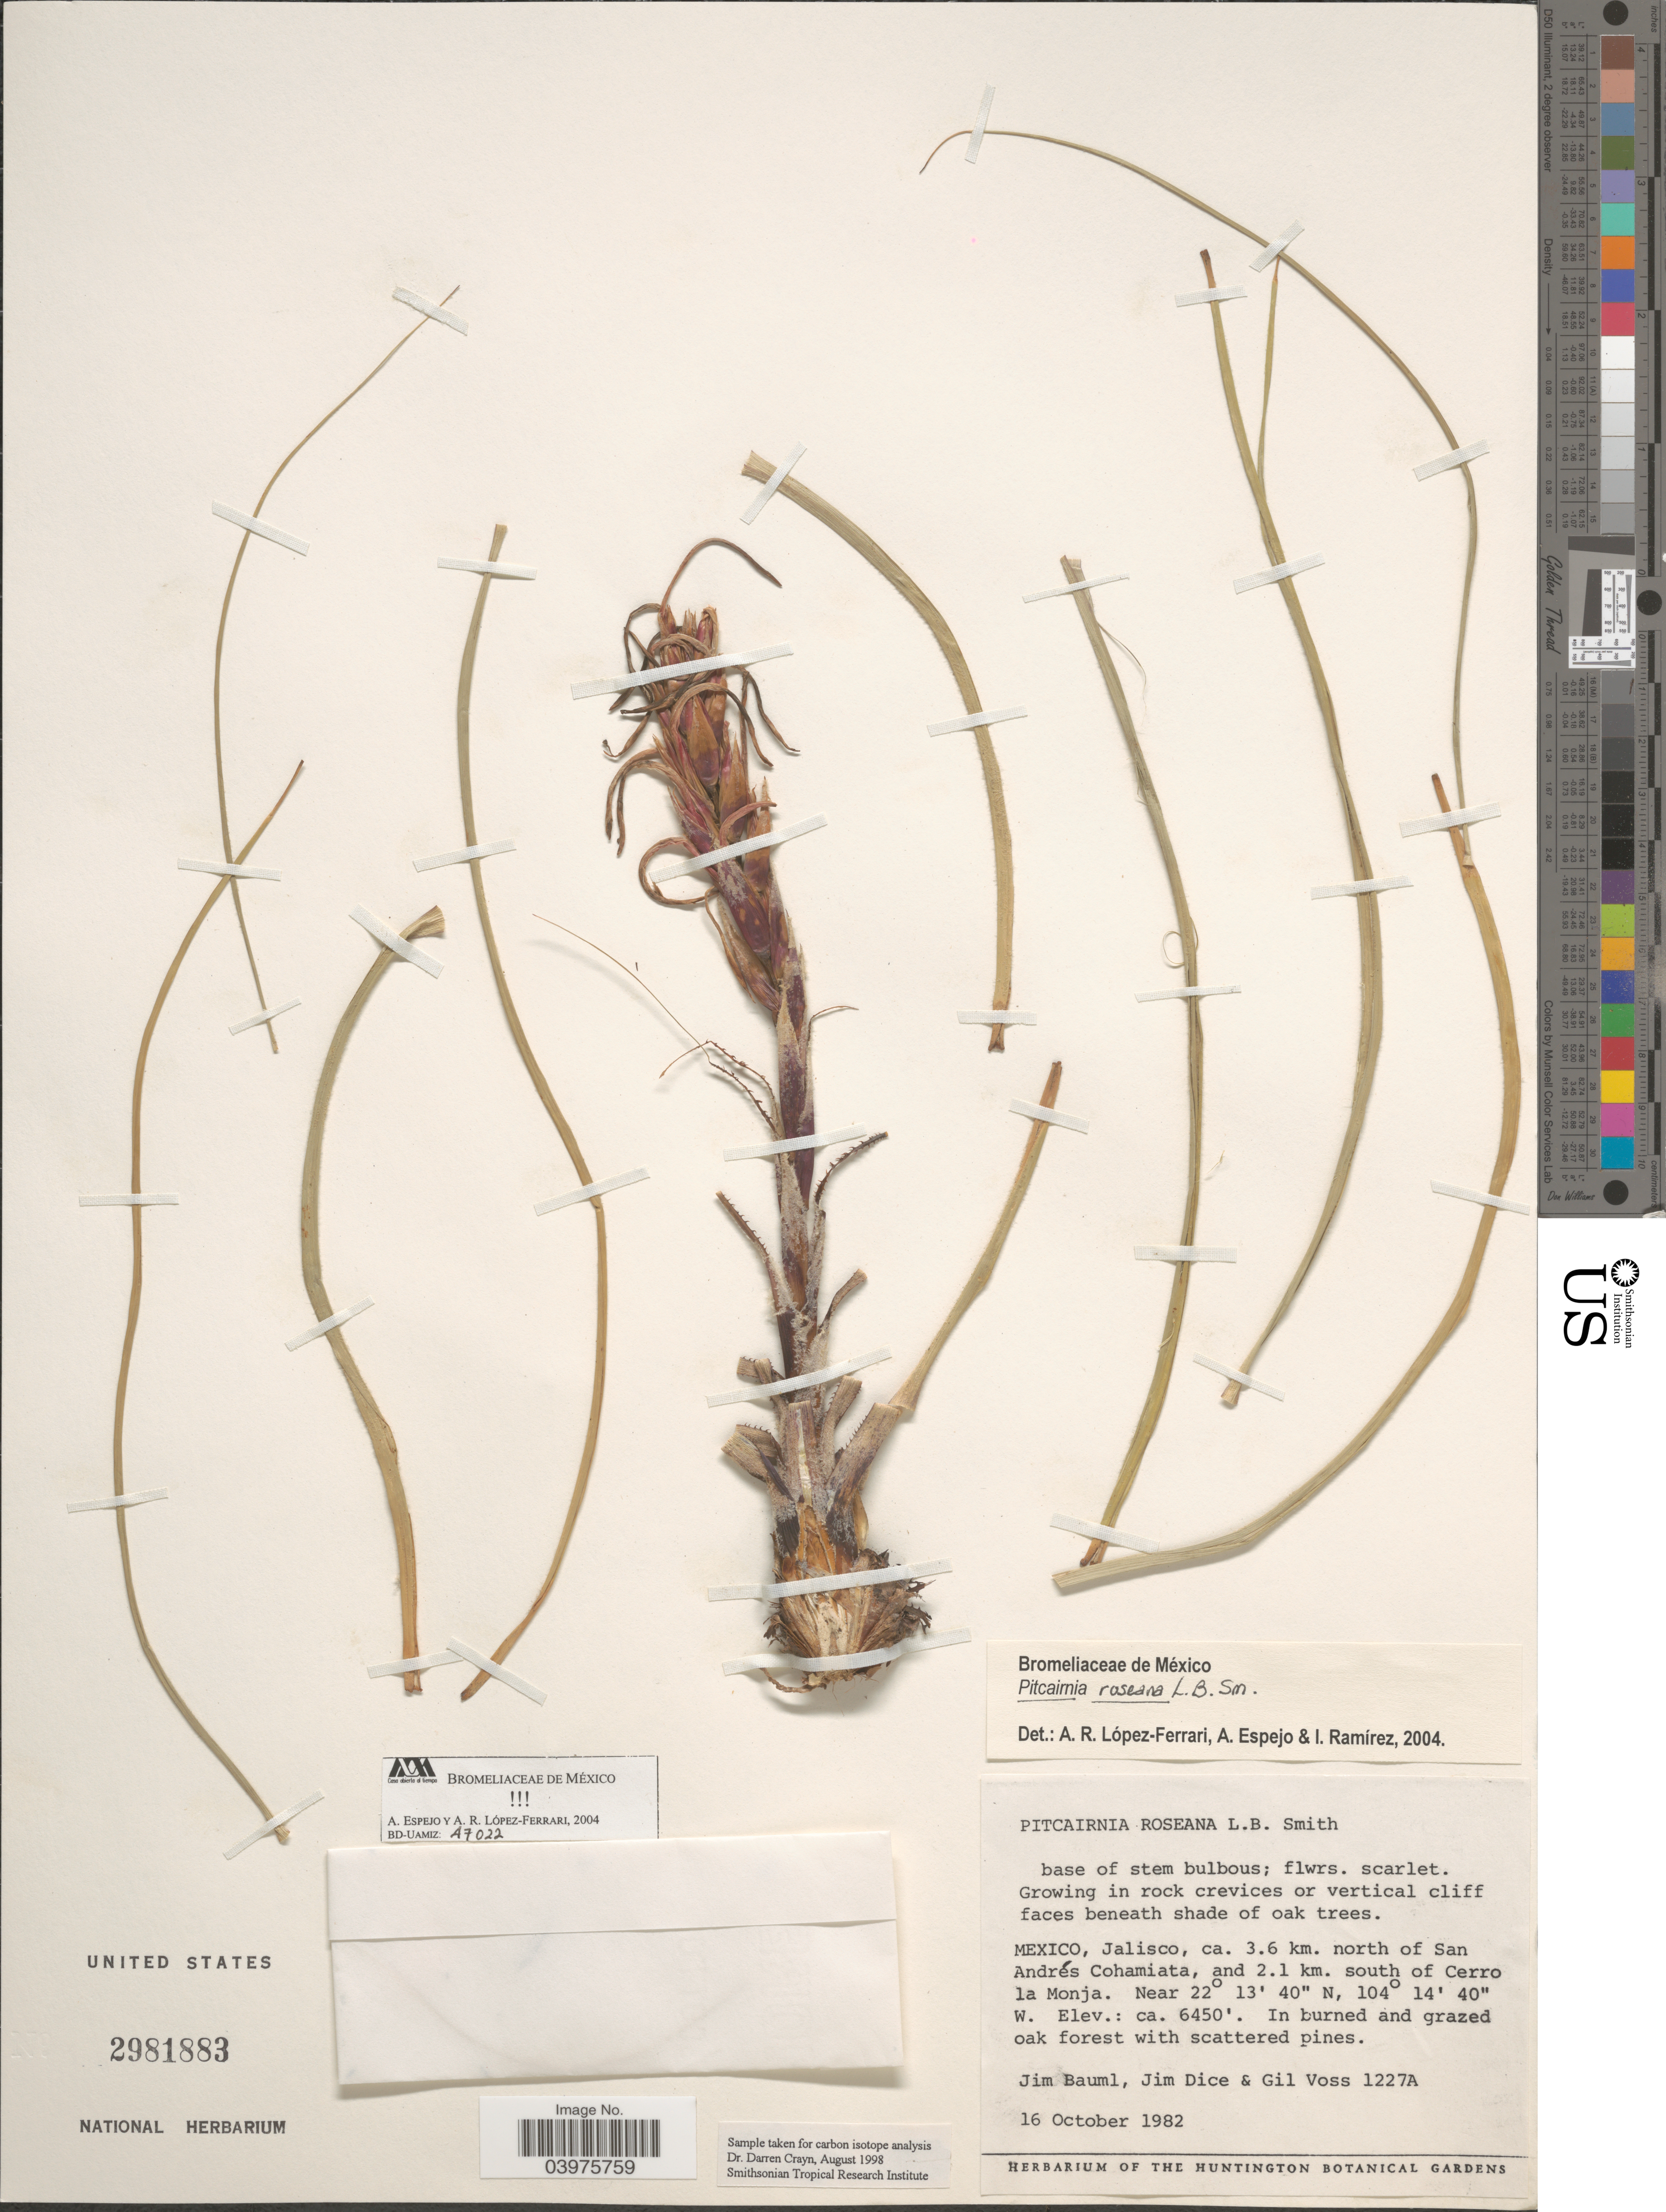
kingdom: Plantae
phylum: Tracheophyta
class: Liliopsida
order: Poales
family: Bromeliaceae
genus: Pitcairnia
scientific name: Pitcairnia roseana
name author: L.B. Sm.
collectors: J. Bauml, J. Dice & G. Voss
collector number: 1227A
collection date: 1982-10-16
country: Mexico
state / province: Jalisco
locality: Ca. 3.6 km. north of San Andrés Cohamiata, and 2.1 km. south of Cerro la Monja.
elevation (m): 1966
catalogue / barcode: US 2981883